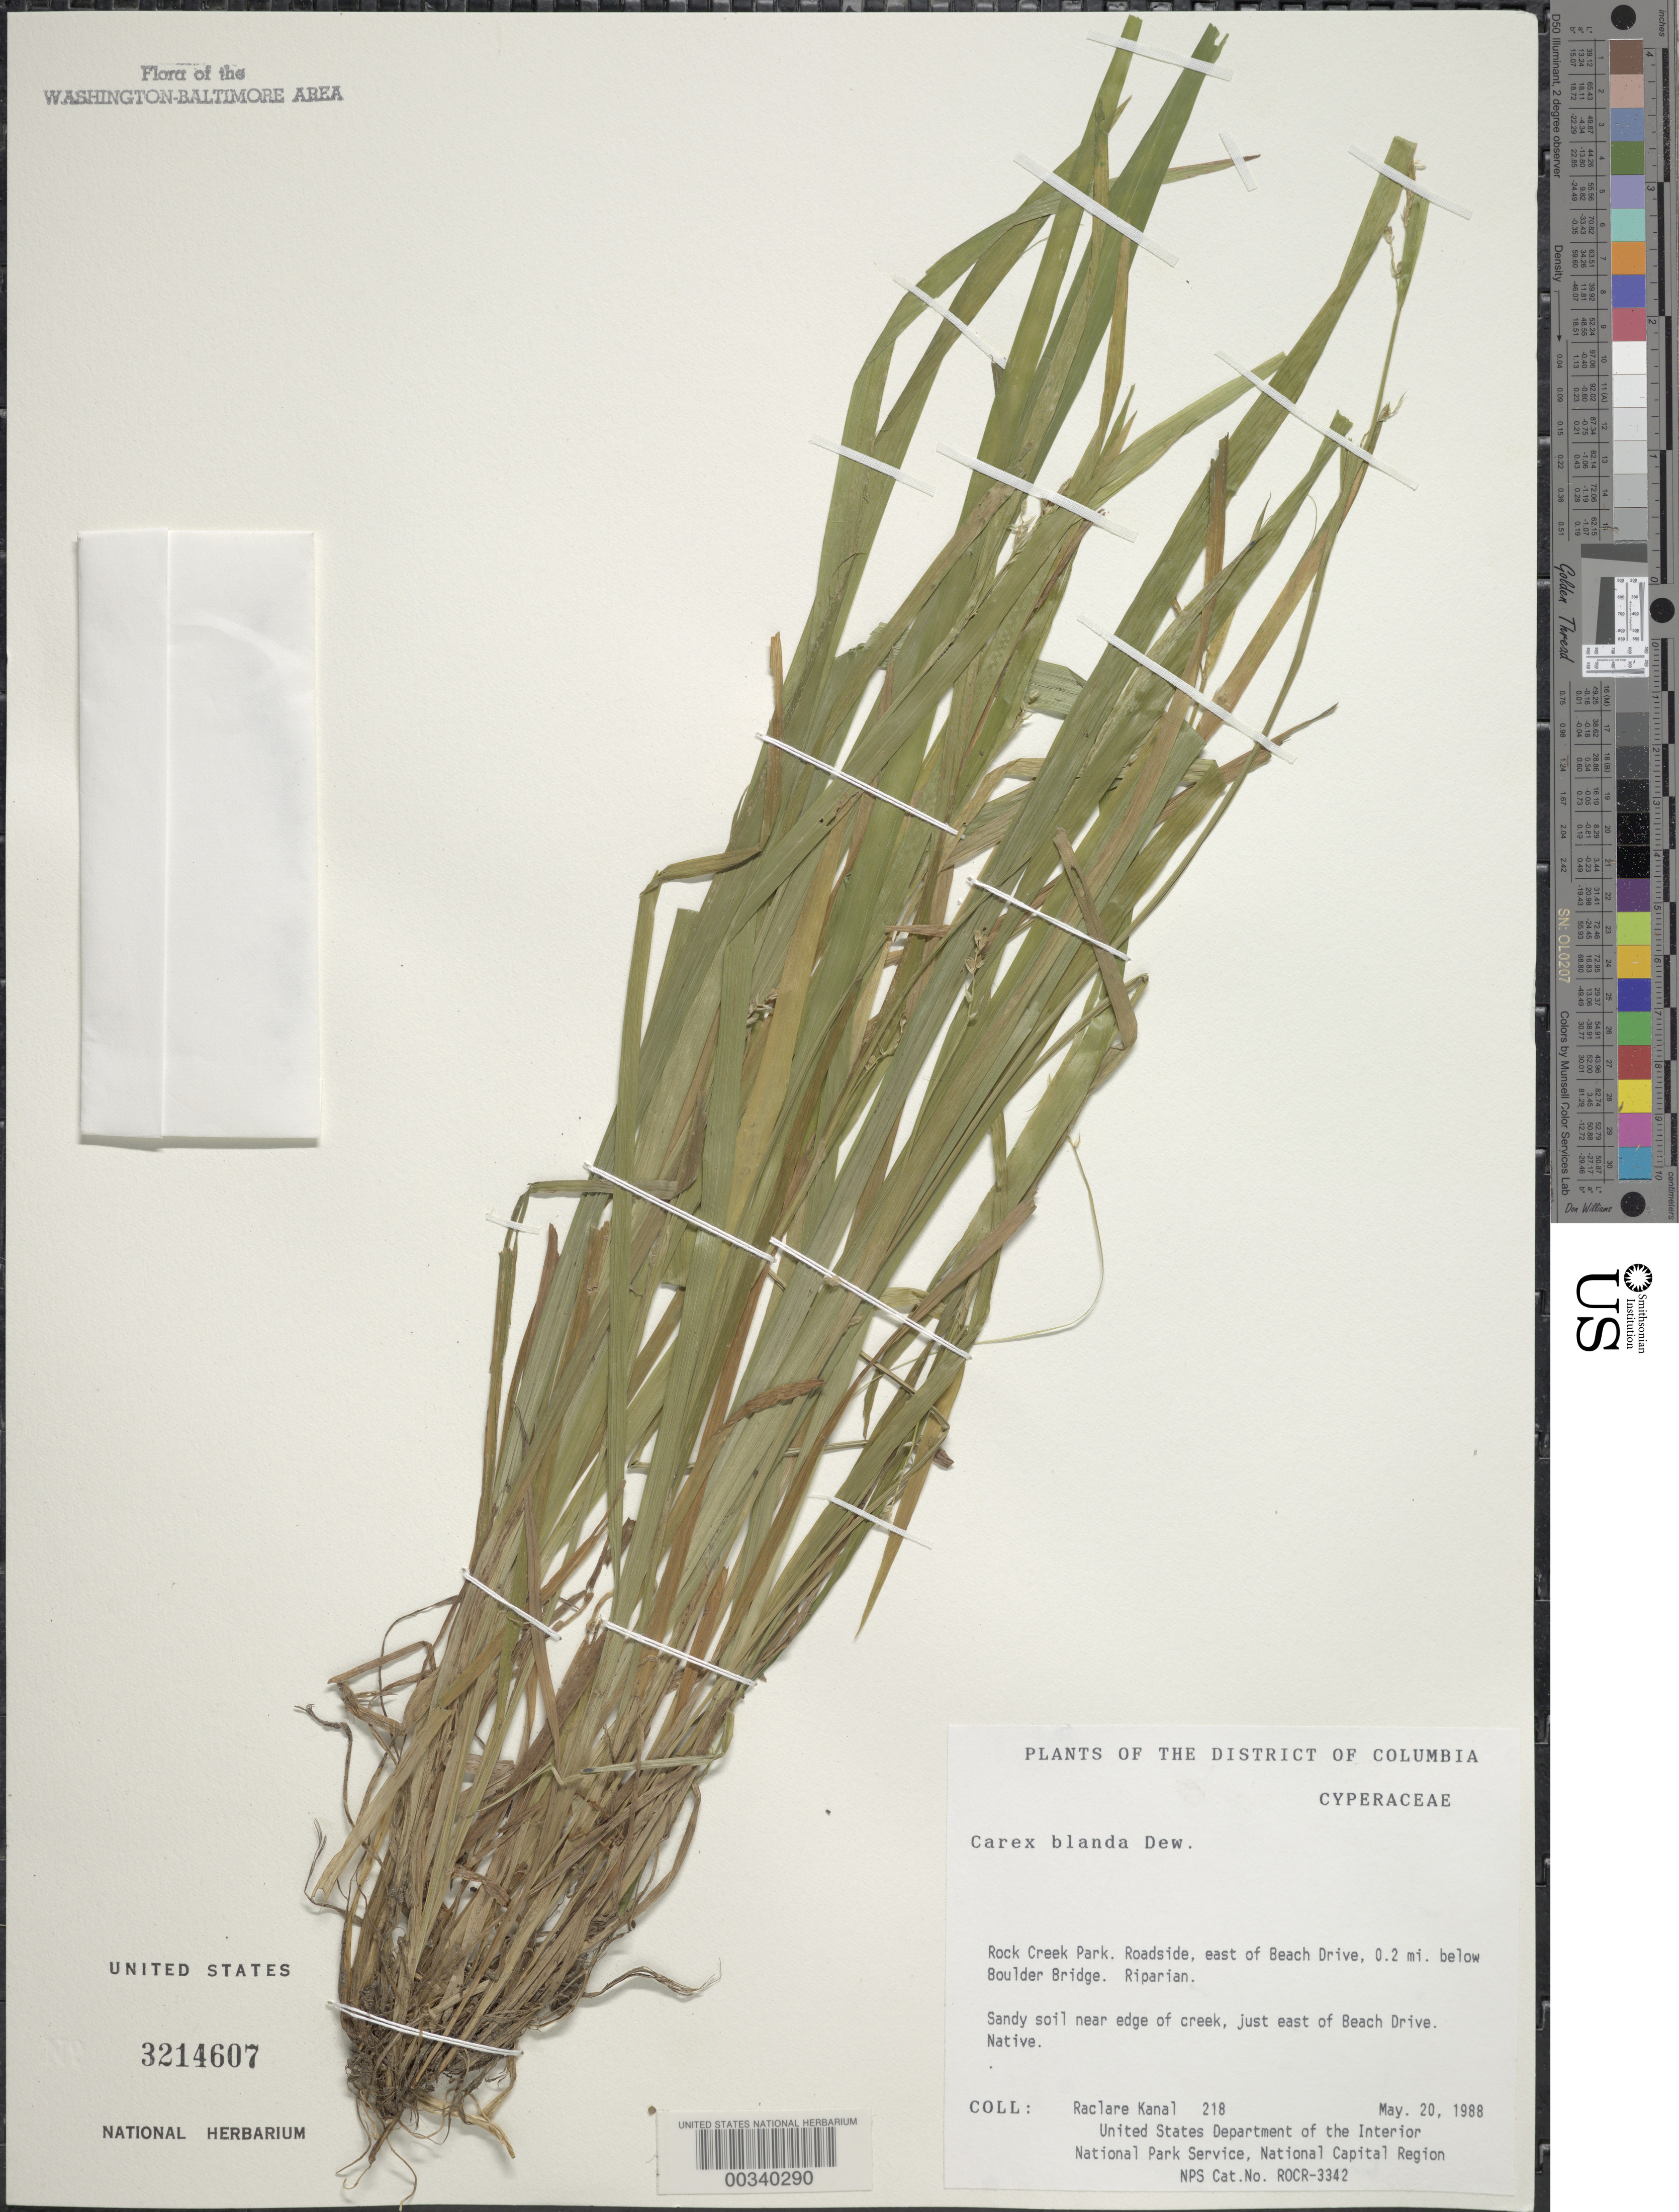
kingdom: Plantae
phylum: Tracheophyta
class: Liliopsida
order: Poales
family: Cyperaceae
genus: Carex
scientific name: Carex blanda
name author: Dewey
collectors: R. Kanal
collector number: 218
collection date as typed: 20 May 1988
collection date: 1988-05-20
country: United States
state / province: District of Columbia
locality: Rock Creek Park, roadside E of Beach Dr Rock Creek Park & vicinity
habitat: Sandy soil near edge of creek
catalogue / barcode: US 3214607